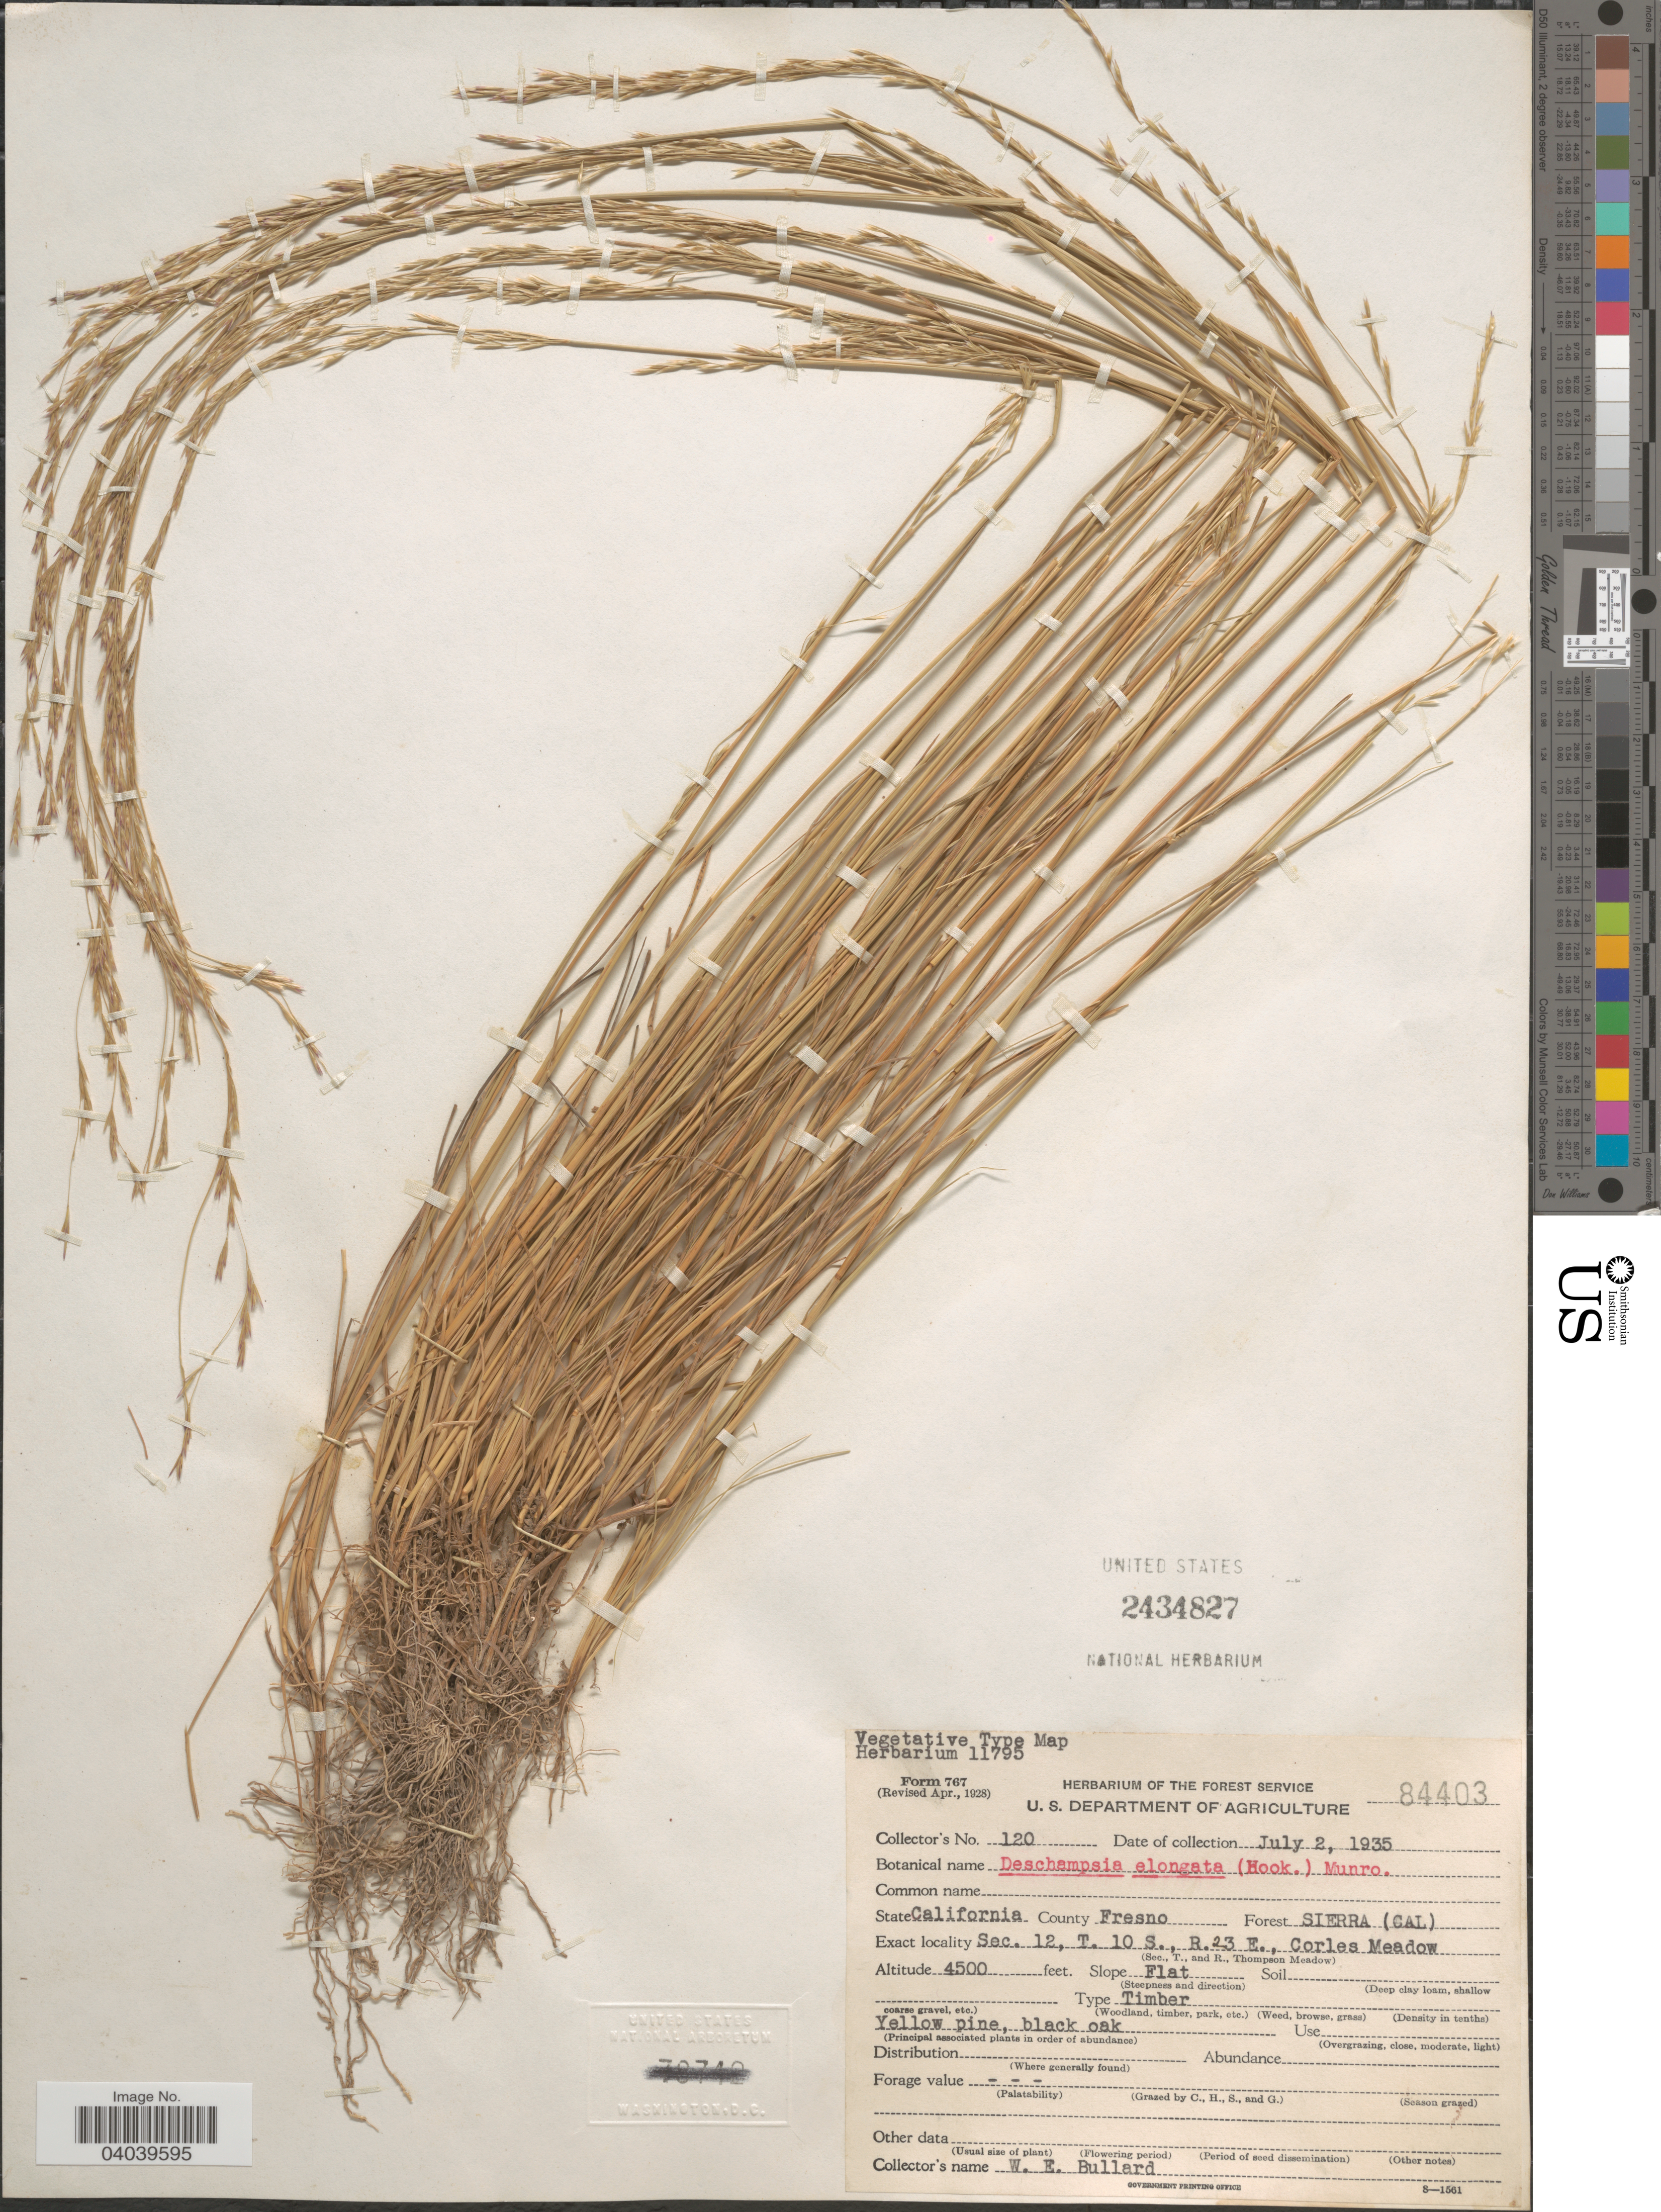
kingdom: Plantae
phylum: Tracheophyta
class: Liliopsida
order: Poales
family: Poaceae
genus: Deschampsia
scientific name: Deschampsia elongata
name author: (Hook.) Munro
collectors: W. Bullard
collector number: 120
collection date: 1935-07-02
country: United States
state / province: California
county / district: Fresno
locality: County Fresno. Forest Sierra (Cal). Sec. 12, T. 10S., R. 23 E., Corles Meadow.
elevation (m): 1372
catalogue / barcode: US 2434827